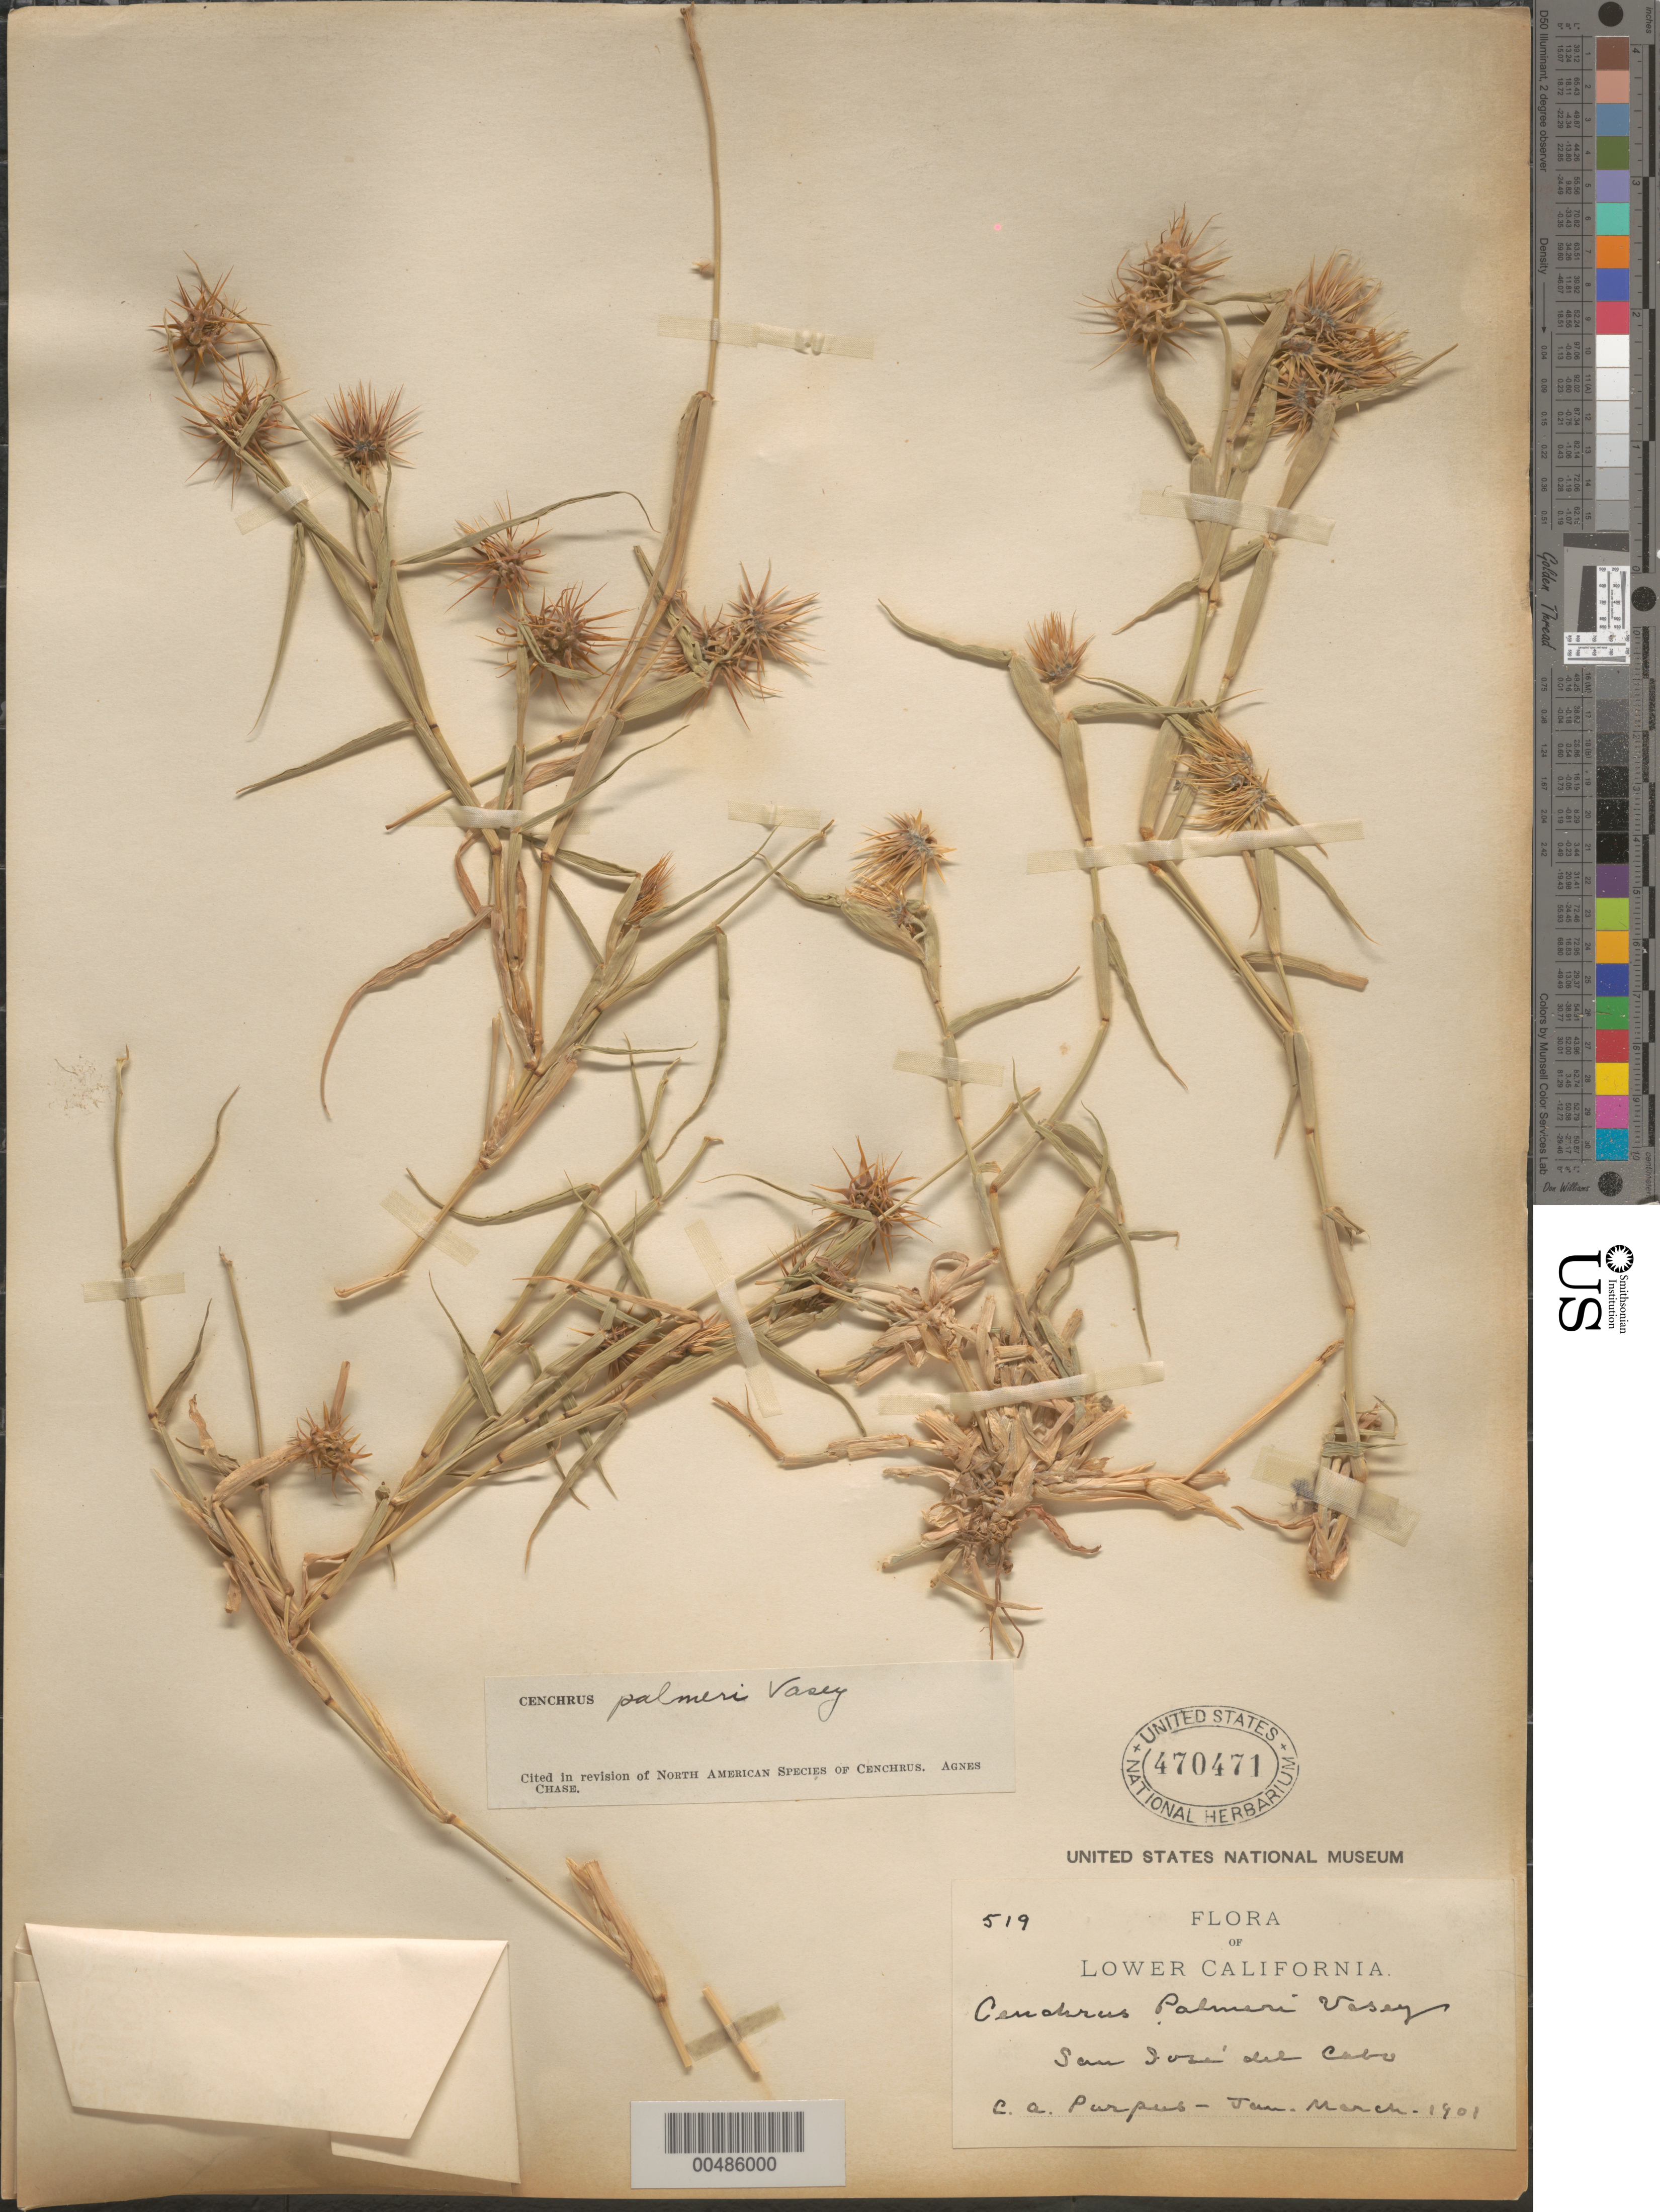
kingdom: Plantae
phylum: Tracheophyta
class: Liliopsida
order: Poales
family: Poaceae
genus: Cenchrus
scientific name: Cenchrus palmeri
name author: Vasey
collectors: C. A. Purpus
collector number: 519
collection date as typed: Jan 1901 to Mar 1901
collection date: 1901-01/1901-03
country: Mexico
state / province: Baja California Sur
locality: San José del Cabo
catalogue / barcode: US 470471